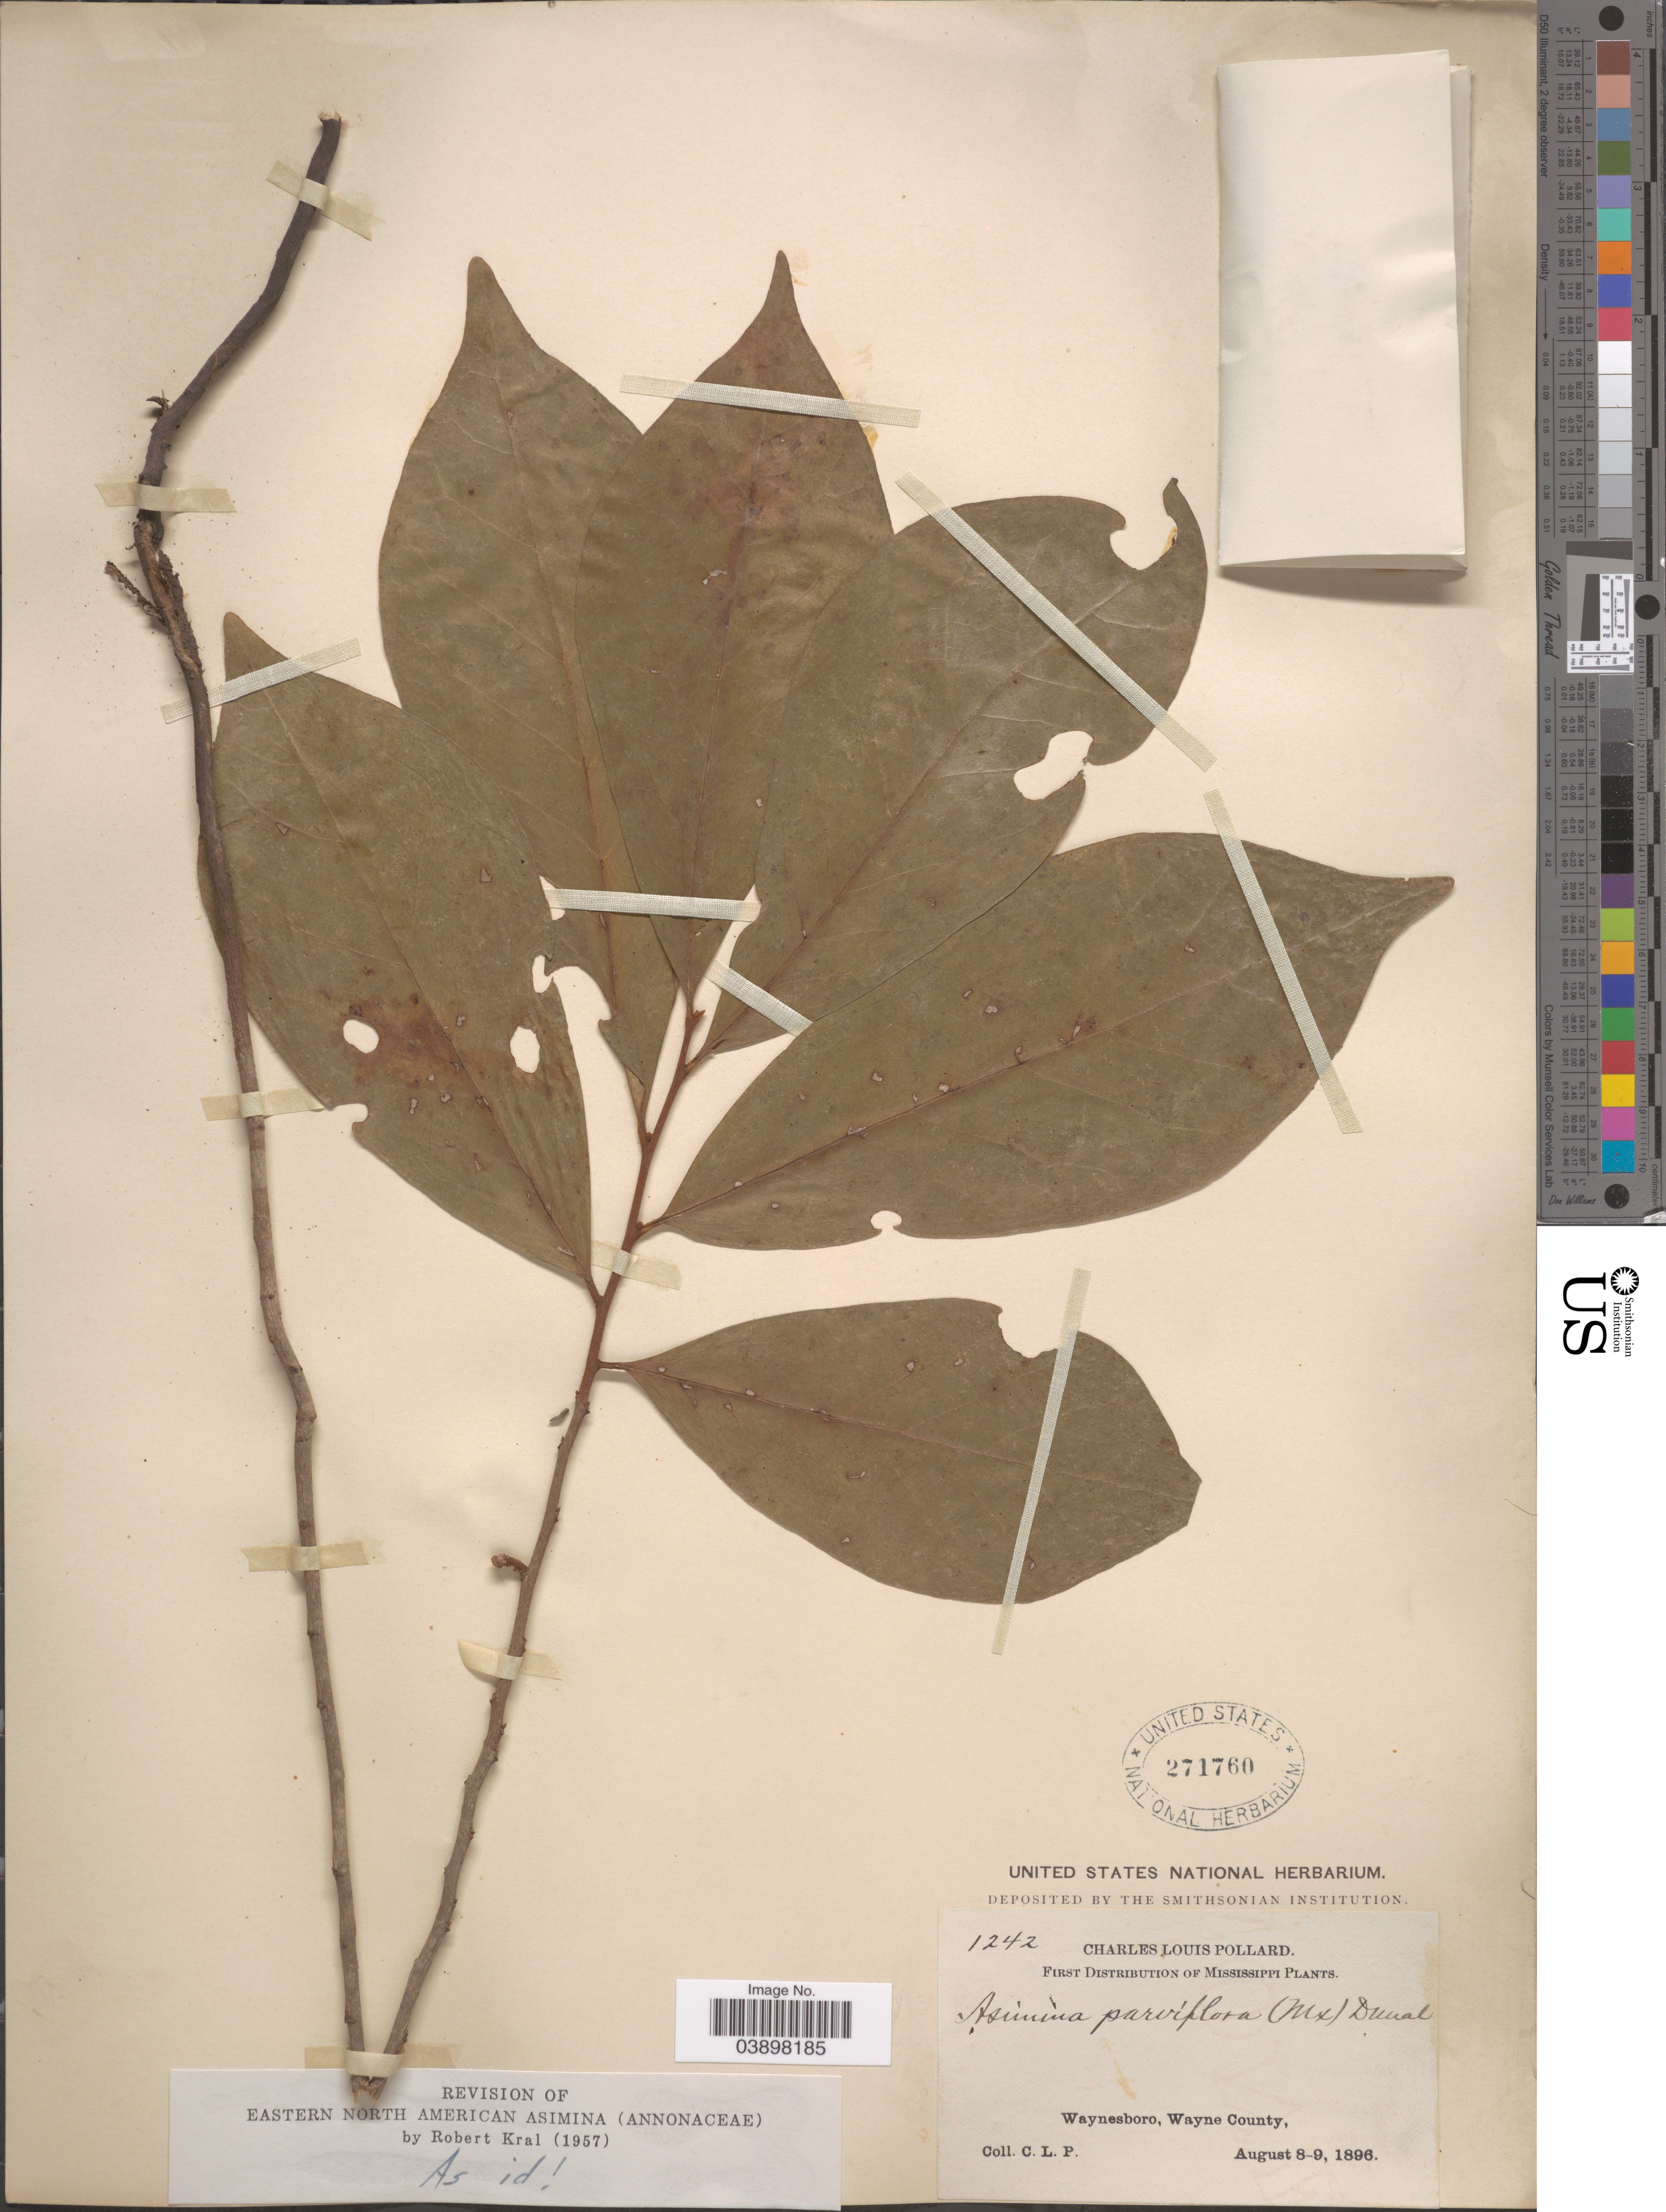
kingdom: Plantae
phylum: Tracheophyta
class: Magnoliopsida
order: Magnoliales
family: Annonaceae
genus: Asimina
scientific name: Asimina parviflora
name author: (Michx.) Dunal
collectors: C. L. Pollard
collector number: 1242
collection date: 1896-08-08/1896-08-09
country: United States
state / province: Mississippi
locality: Waynesboro, Wayne County.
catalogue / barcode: US 271760